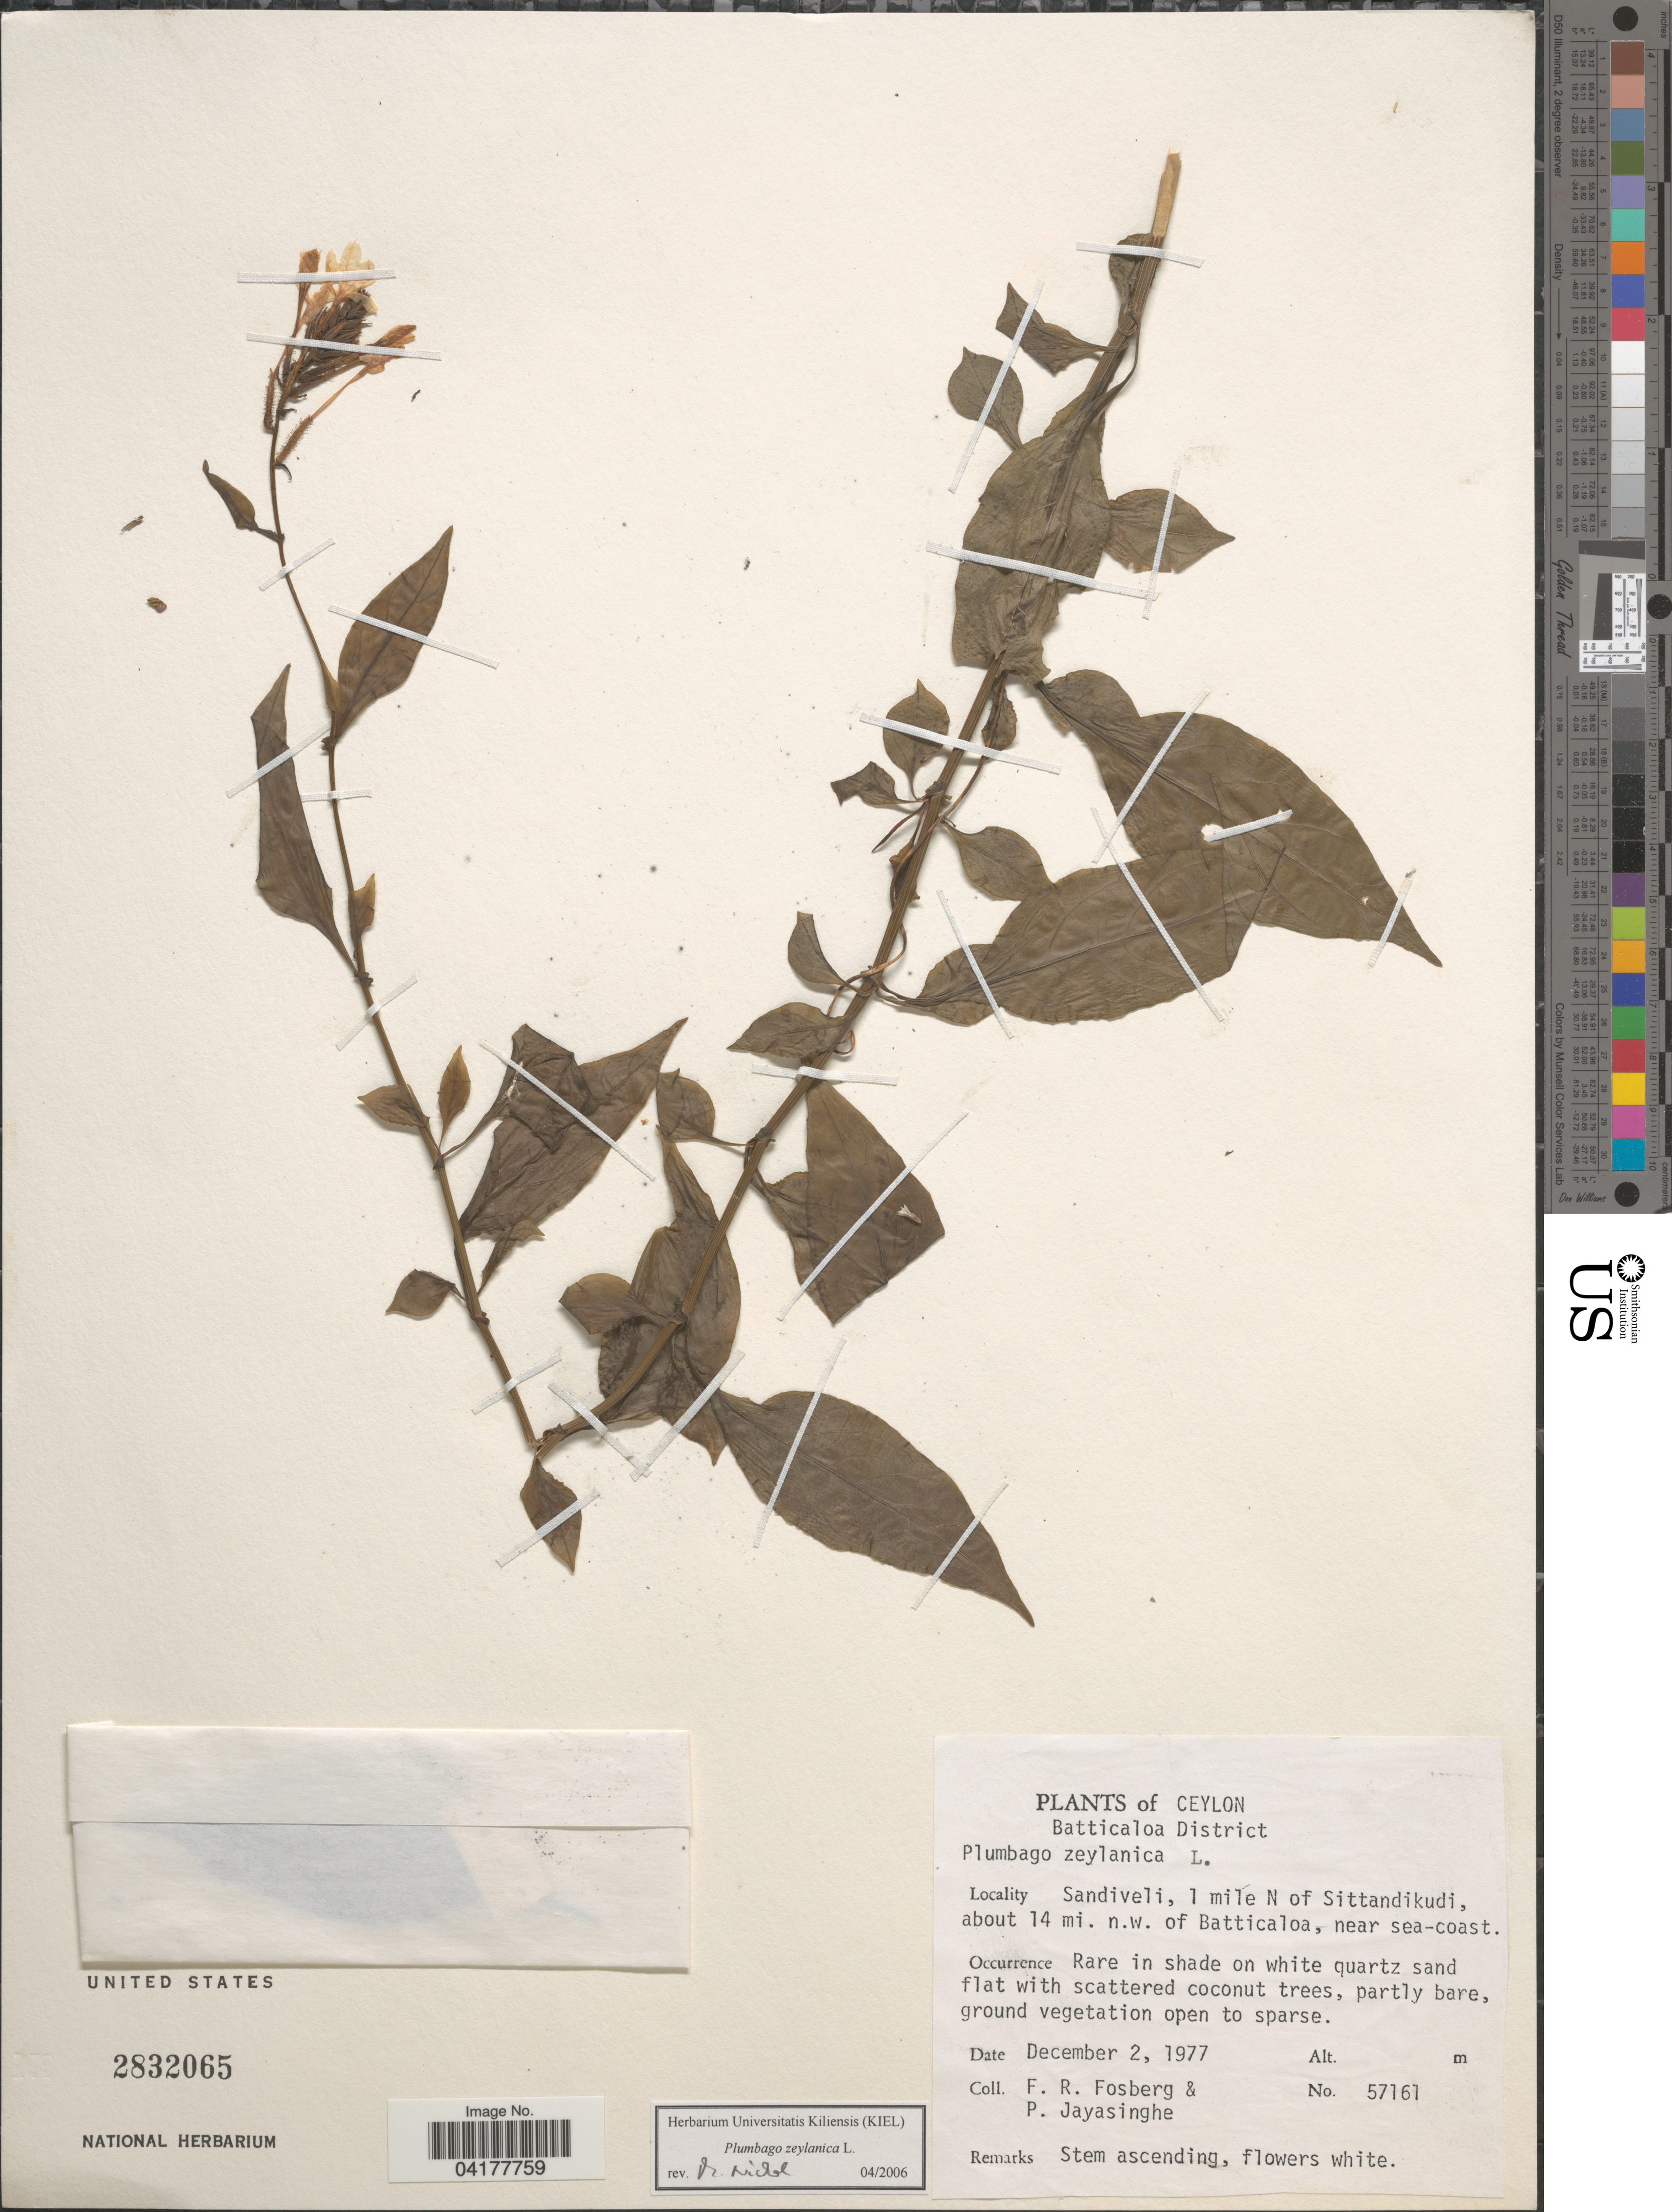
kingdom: Plantae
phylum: Tracheophyta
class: Magnoliopsida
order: Caryophyllales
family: Plumbaginaceae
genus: Plumbago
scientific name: Plumbago zeylanica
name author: L.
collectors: F. R. Fosberg & P. Jayasinghe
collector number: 57161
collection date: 1977-12-02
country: Sri Lanka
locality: Ceylon. Batticaloa District. Sandiveli, 1 mile N of Sittandikudi, about 14 mi. n.w. of Batticaloa, near sea-coast.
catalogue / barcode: US 2832065